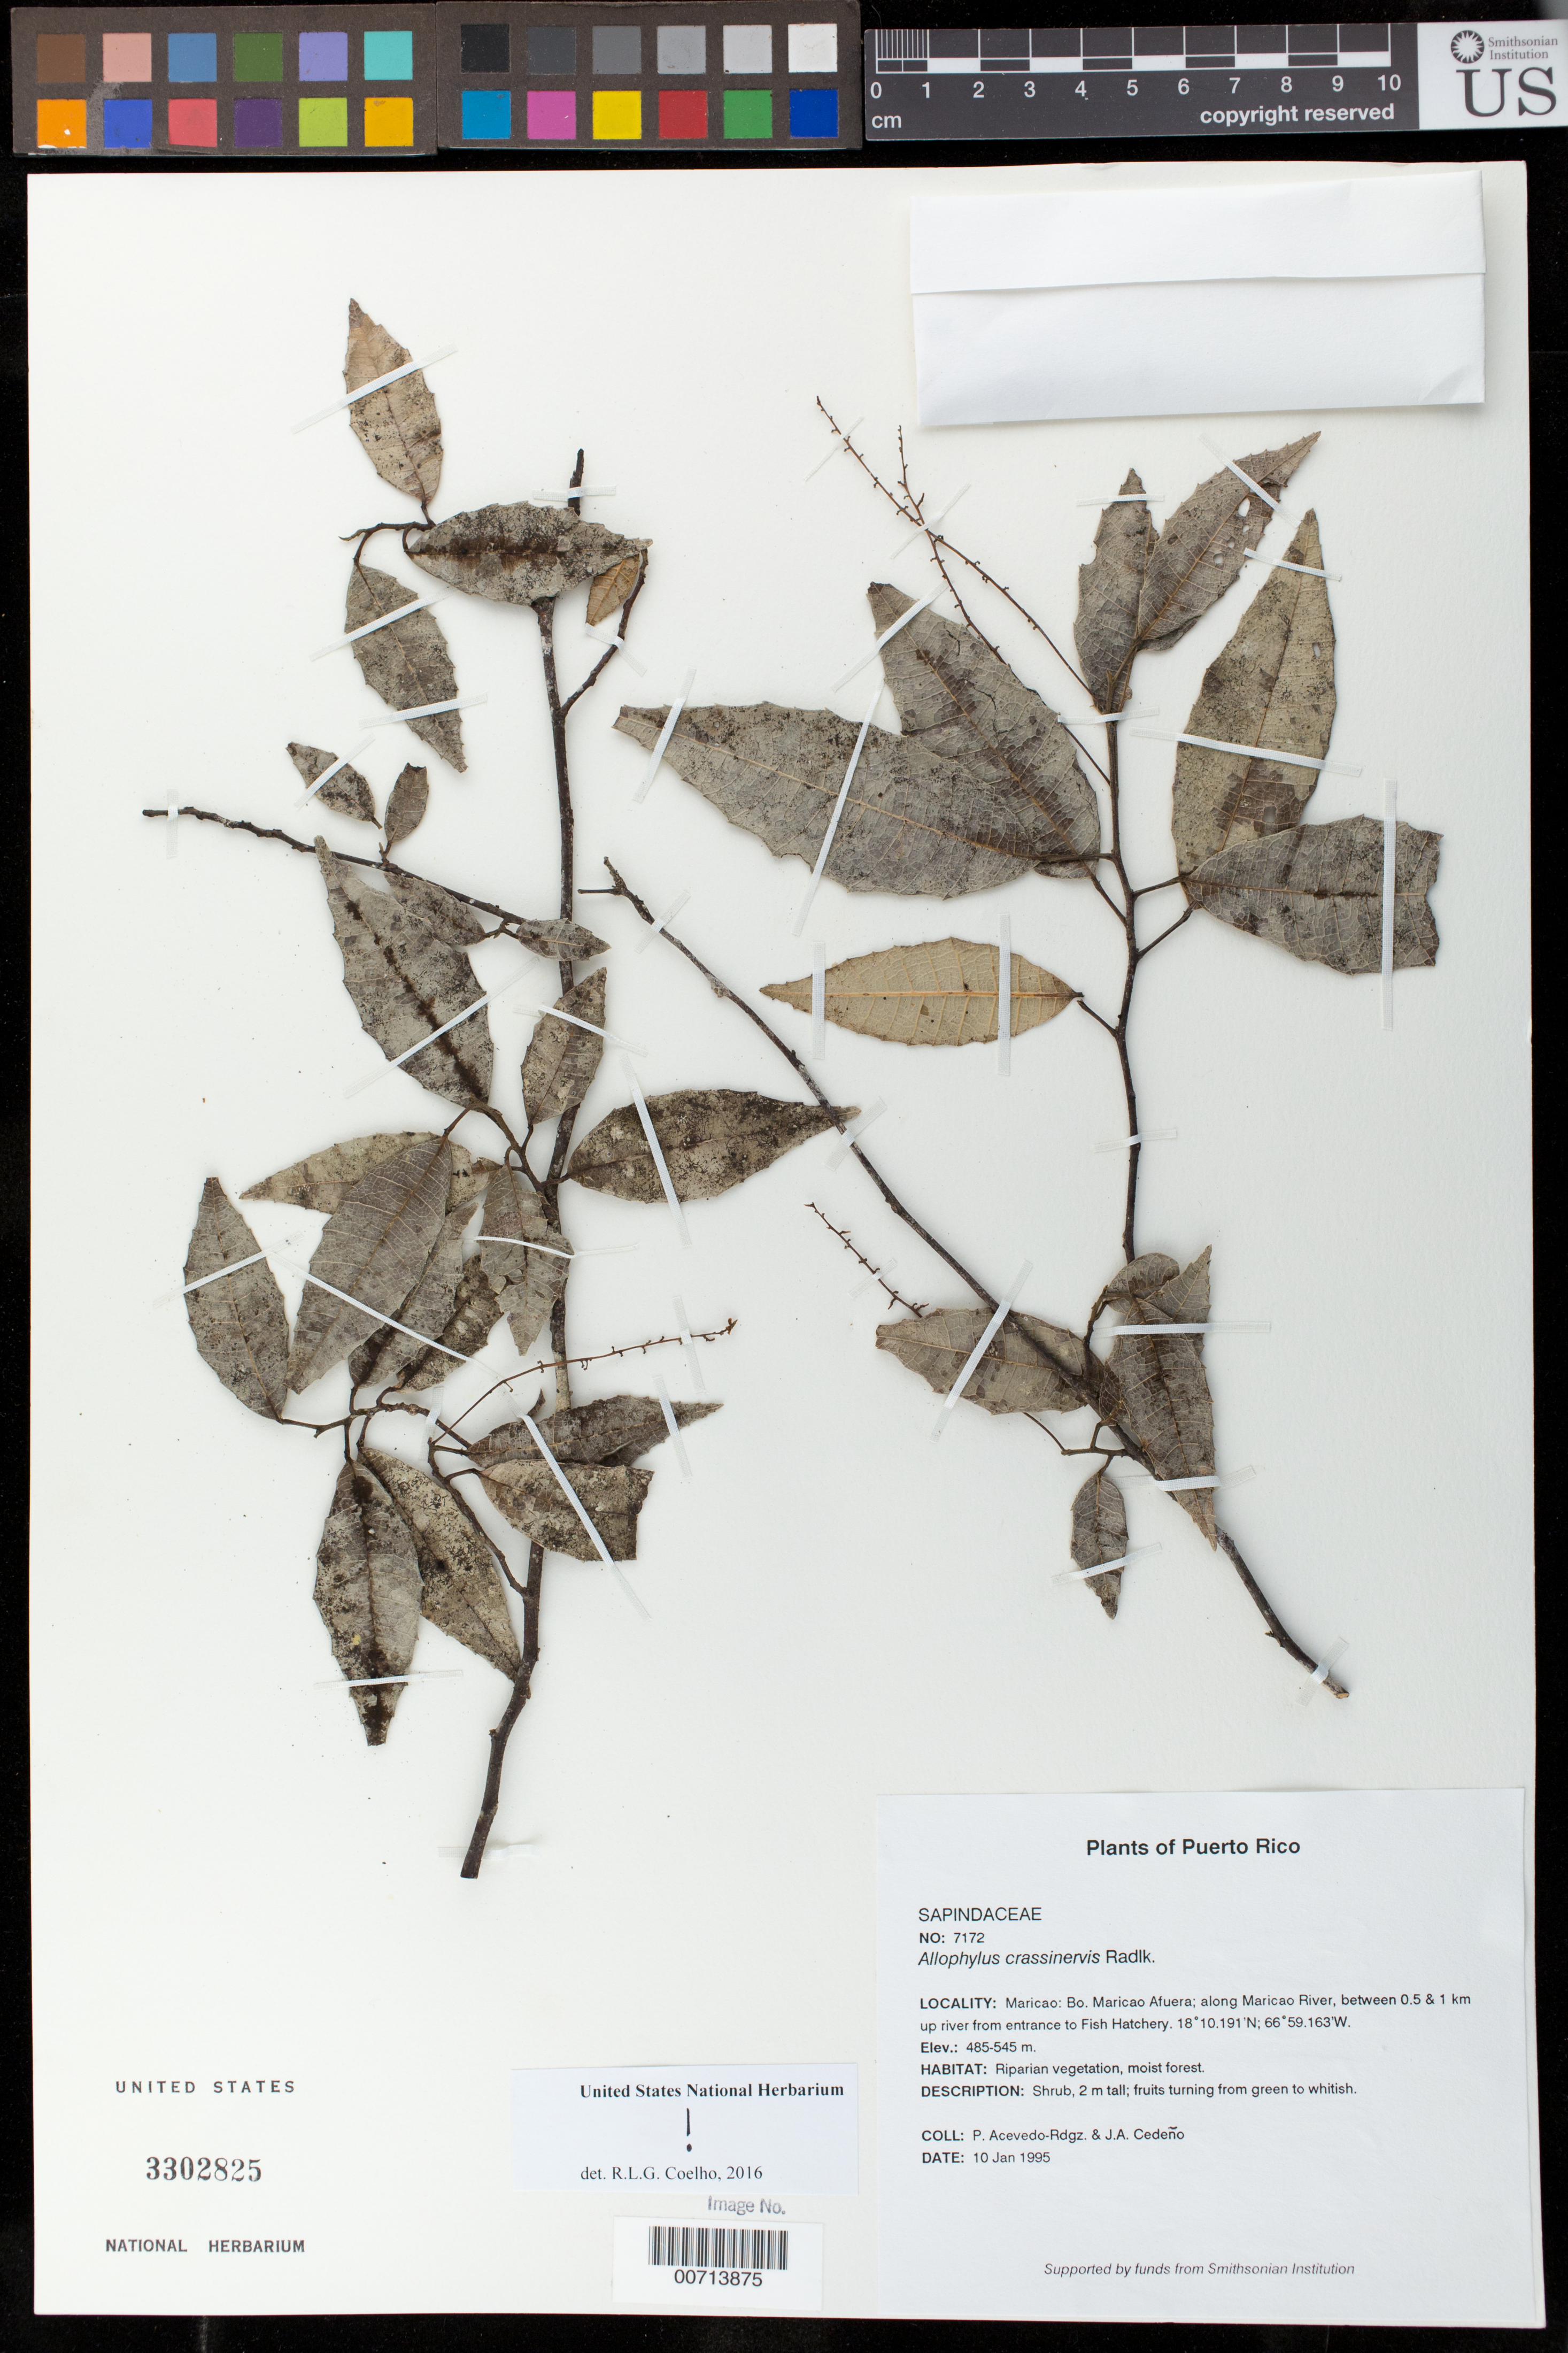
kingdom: Plantae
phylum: Tracheophyta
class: Magnoliopsida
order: Sapindales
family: Sapindaceae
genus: Allophylus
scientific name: Allophylus crassinervis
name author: Radlk.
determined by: Coelho, Rubens L. G.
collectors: P. Acevedo-Rodr. & J. A. Cedeño M.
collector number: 7172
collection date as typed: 10 Jan 1995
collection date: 1995-01-10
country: Puerto Rico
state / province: Maricao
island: Puerto Rico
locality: Maricao: Bo. Maricao Afuera; along Maricao River, between 0.5 & 1 km up river from entrance to Fish Hatchery.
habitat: Riparian vegetation, moist forest.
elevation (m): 485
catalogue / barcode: US 3302825